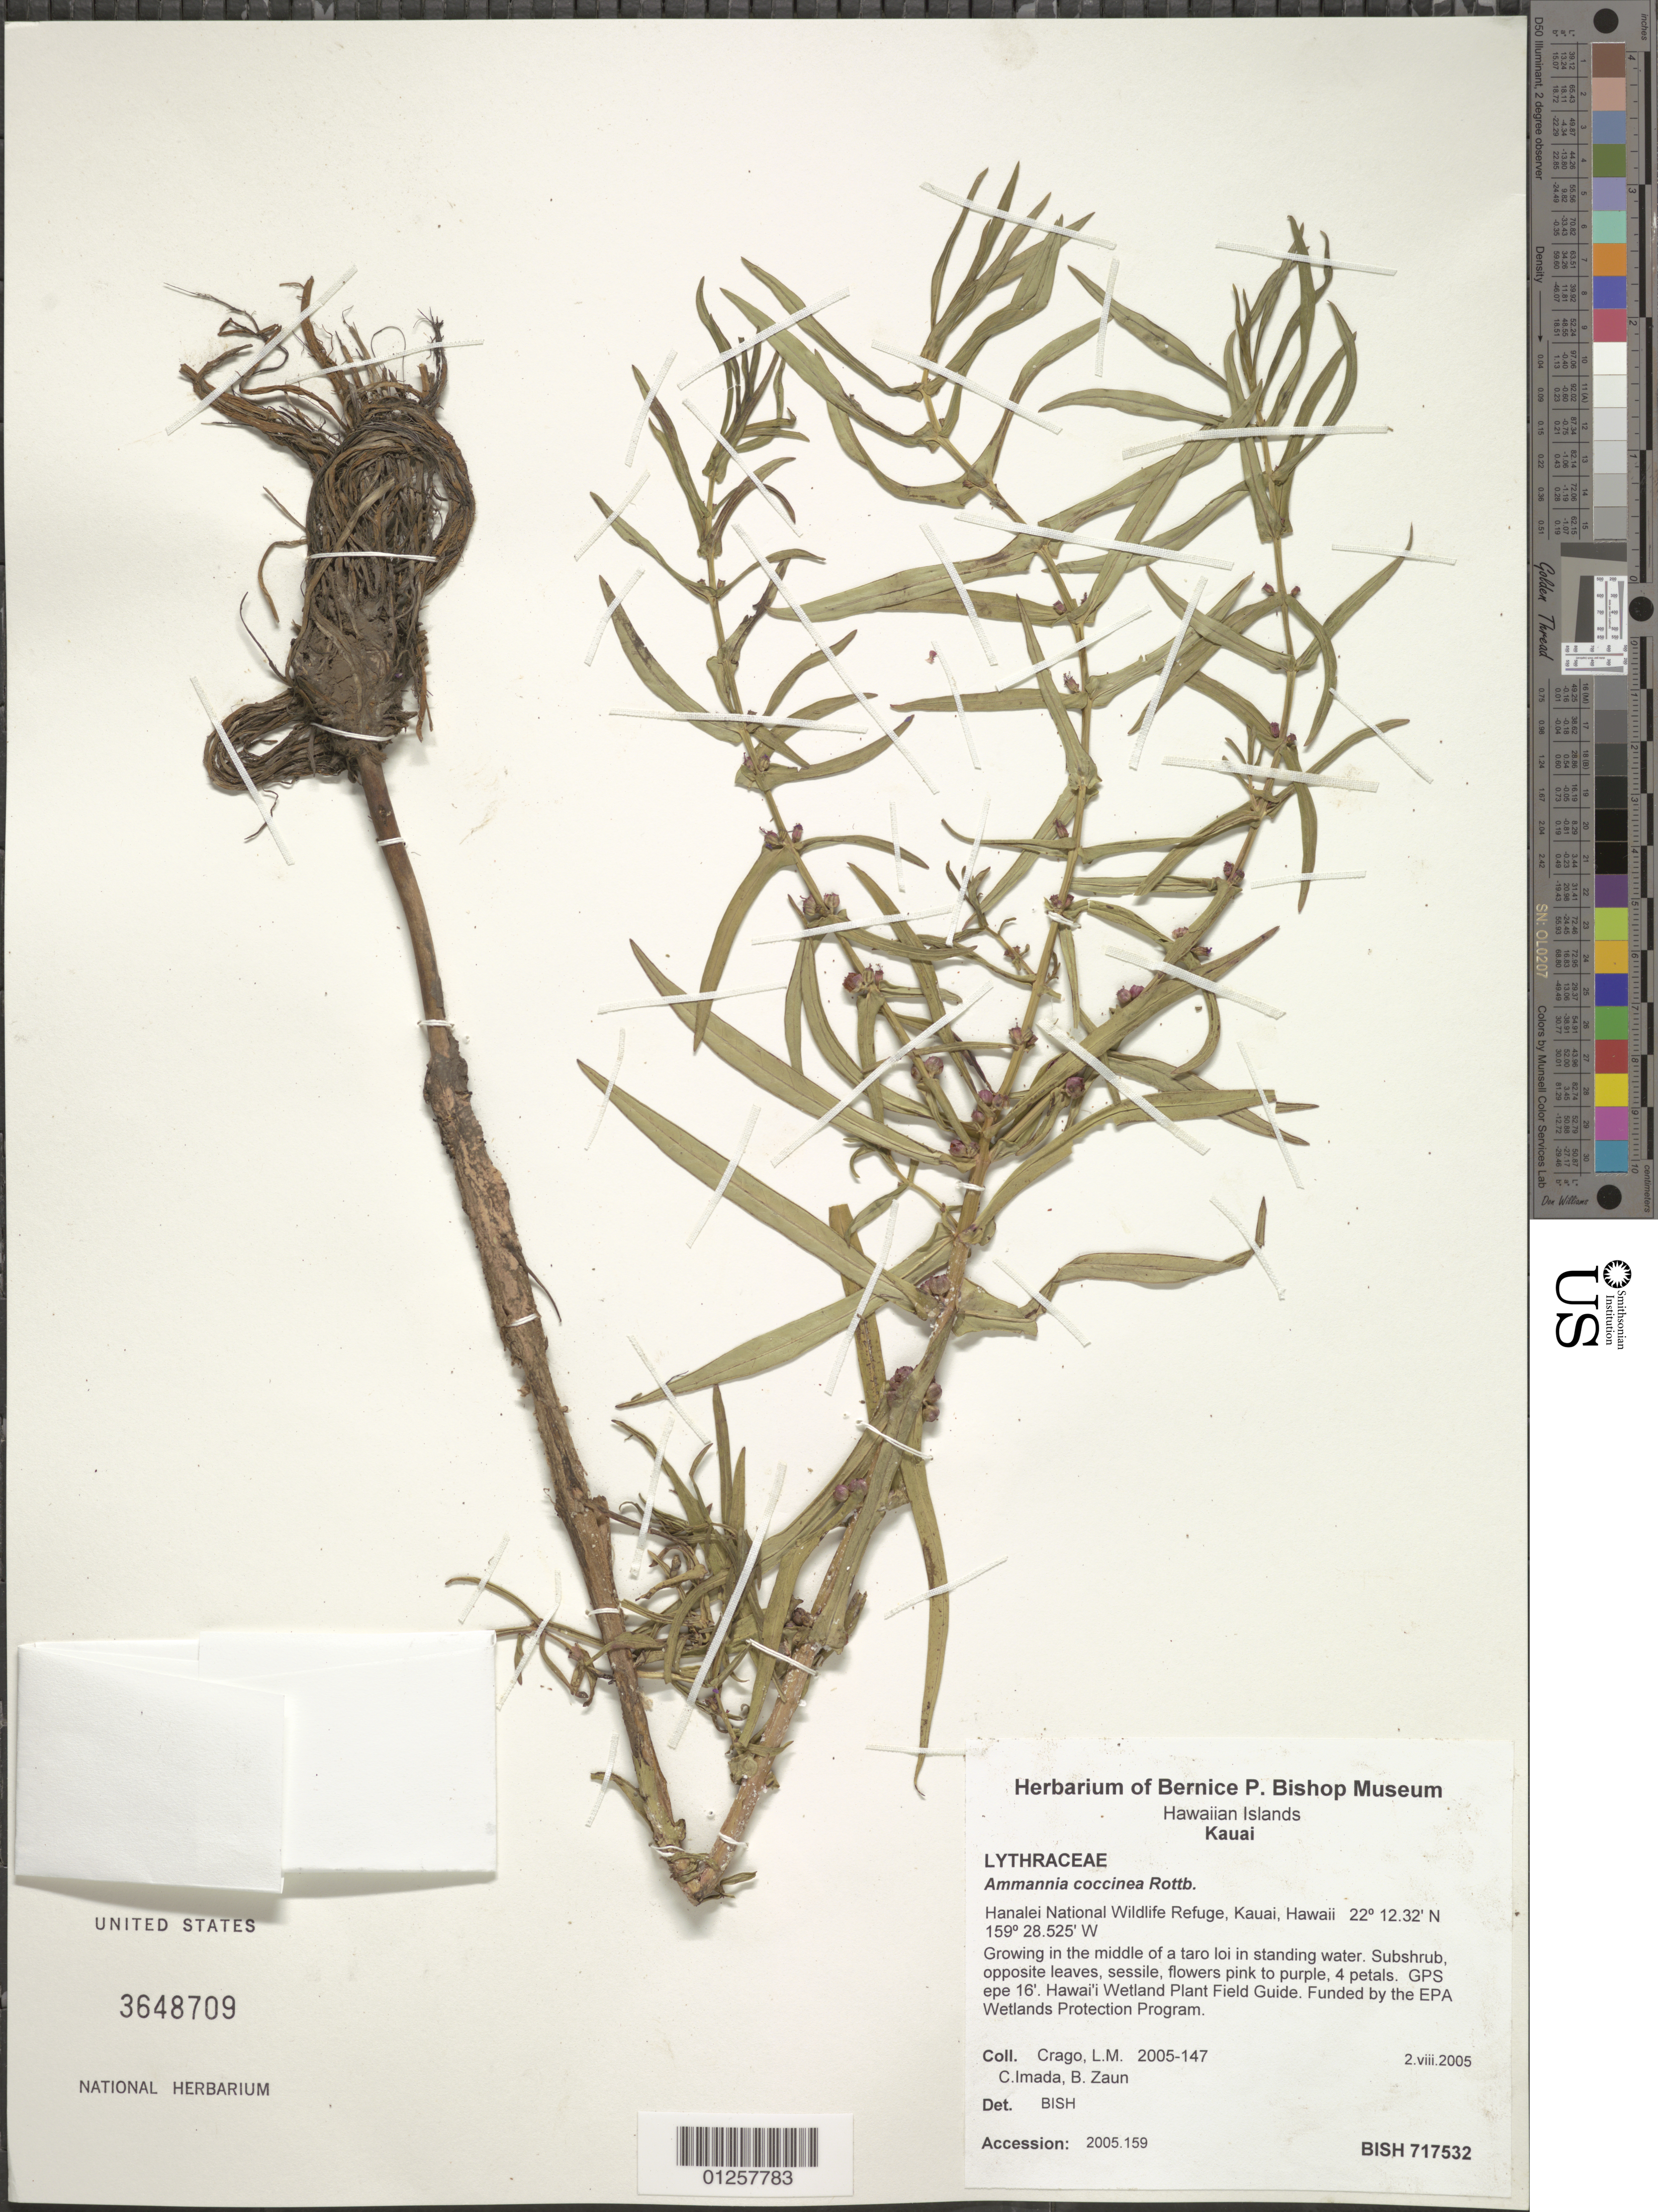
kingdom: Plantae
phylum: Tracheophyta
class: Magnoliopsida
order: Myrtales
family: Lythraceae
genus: Ammannia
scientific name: Ammannia coccinea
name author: Rottb.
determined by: BISH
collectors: L. Crago, C. Imada & B. Zaun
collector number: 2005-147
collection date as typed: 2.viii. 2005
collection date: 2005-08-02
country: United States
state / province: Hawaii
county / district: Kauai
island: Kaua'i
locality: Hanalei National Wildlife Refuge.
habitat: In the middle of a taro loi in standing water.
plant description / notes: Accession: 2005.159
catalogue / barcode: US 3648709